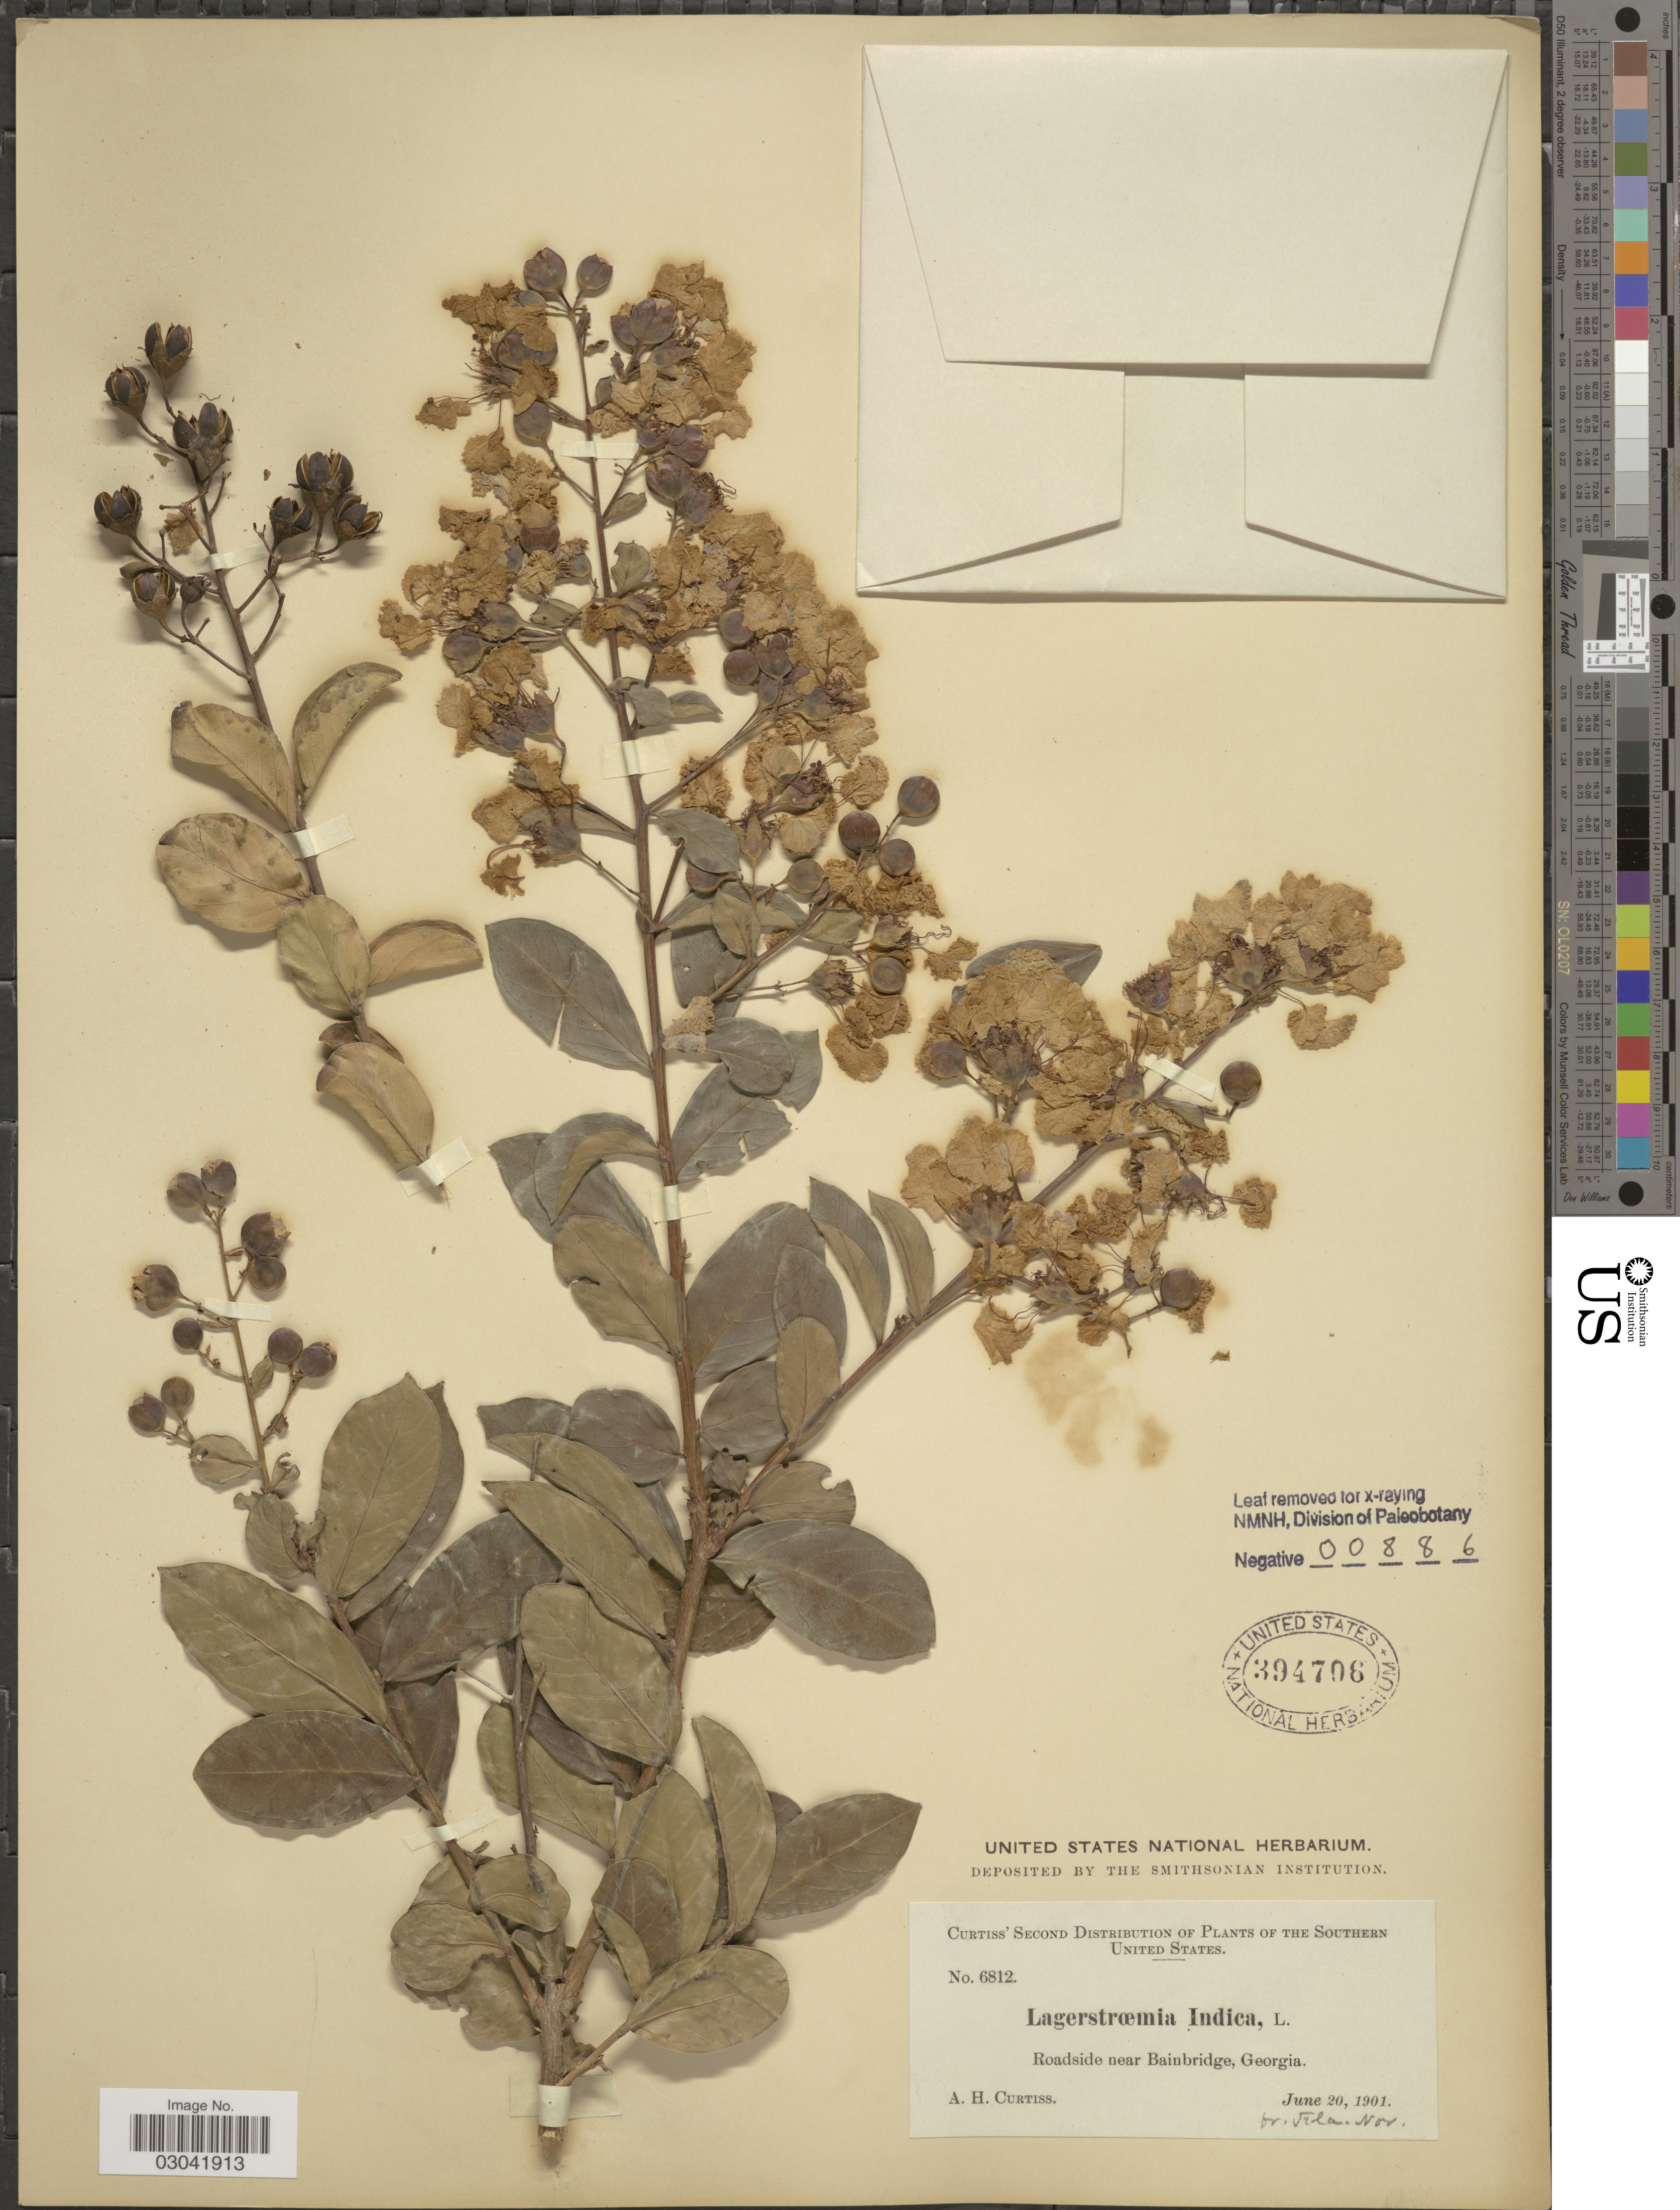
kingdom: Plantae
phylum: Tracheophyta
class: Magnoliopsida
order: Myrtales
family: Lythraceae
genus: Lagerstroemia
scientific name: Lagerstroemia indica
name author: L.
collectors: A. H. Curtiss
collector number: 6812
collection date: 1901-06-20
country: United States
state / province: Georgia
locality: The Southern United States. Roadsides near Bainbridge.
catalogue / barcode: US 394706